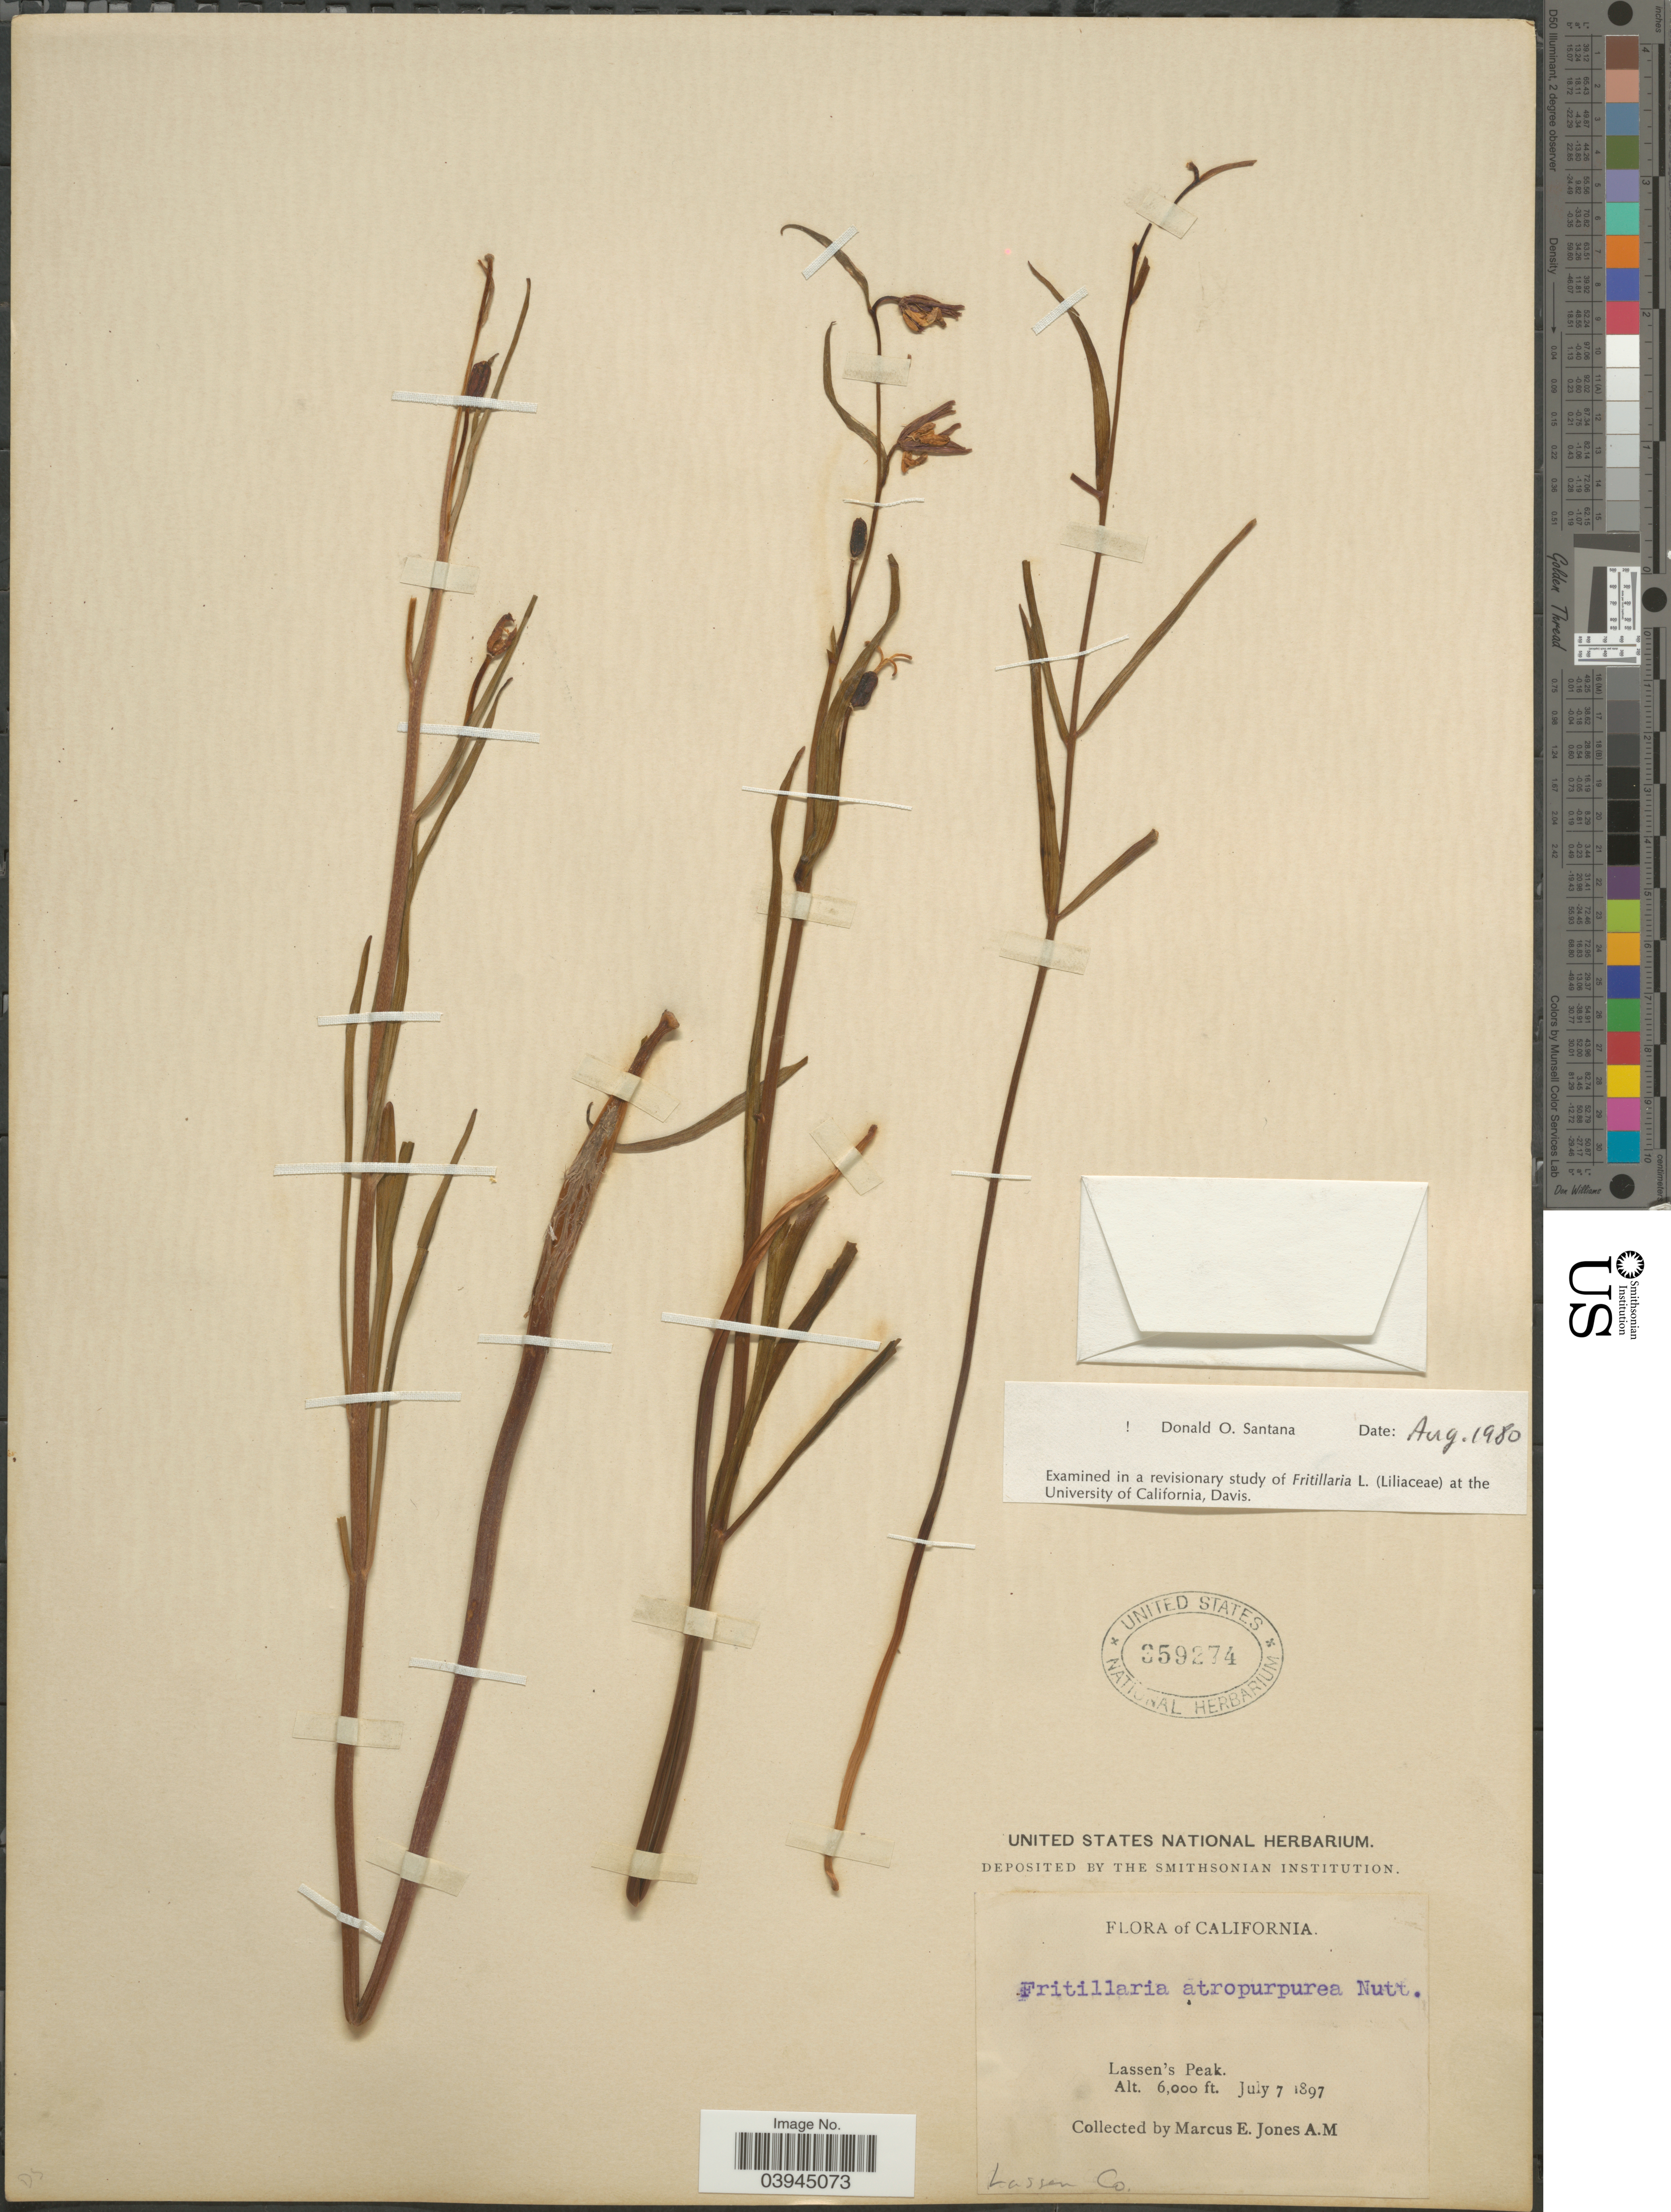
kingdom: Plantae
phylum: Tracheophyta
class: Liliopsida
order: Liliales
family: Liliaceae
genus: Fritillaria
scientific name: Fritillaria atropurpurea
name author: Nutt.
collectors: M. E. Jones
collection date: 1897-07-07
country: United States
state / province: California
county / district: Lassen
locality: Lassen's Peak. Lassen Co.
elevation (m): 1829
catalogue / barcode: US 359274